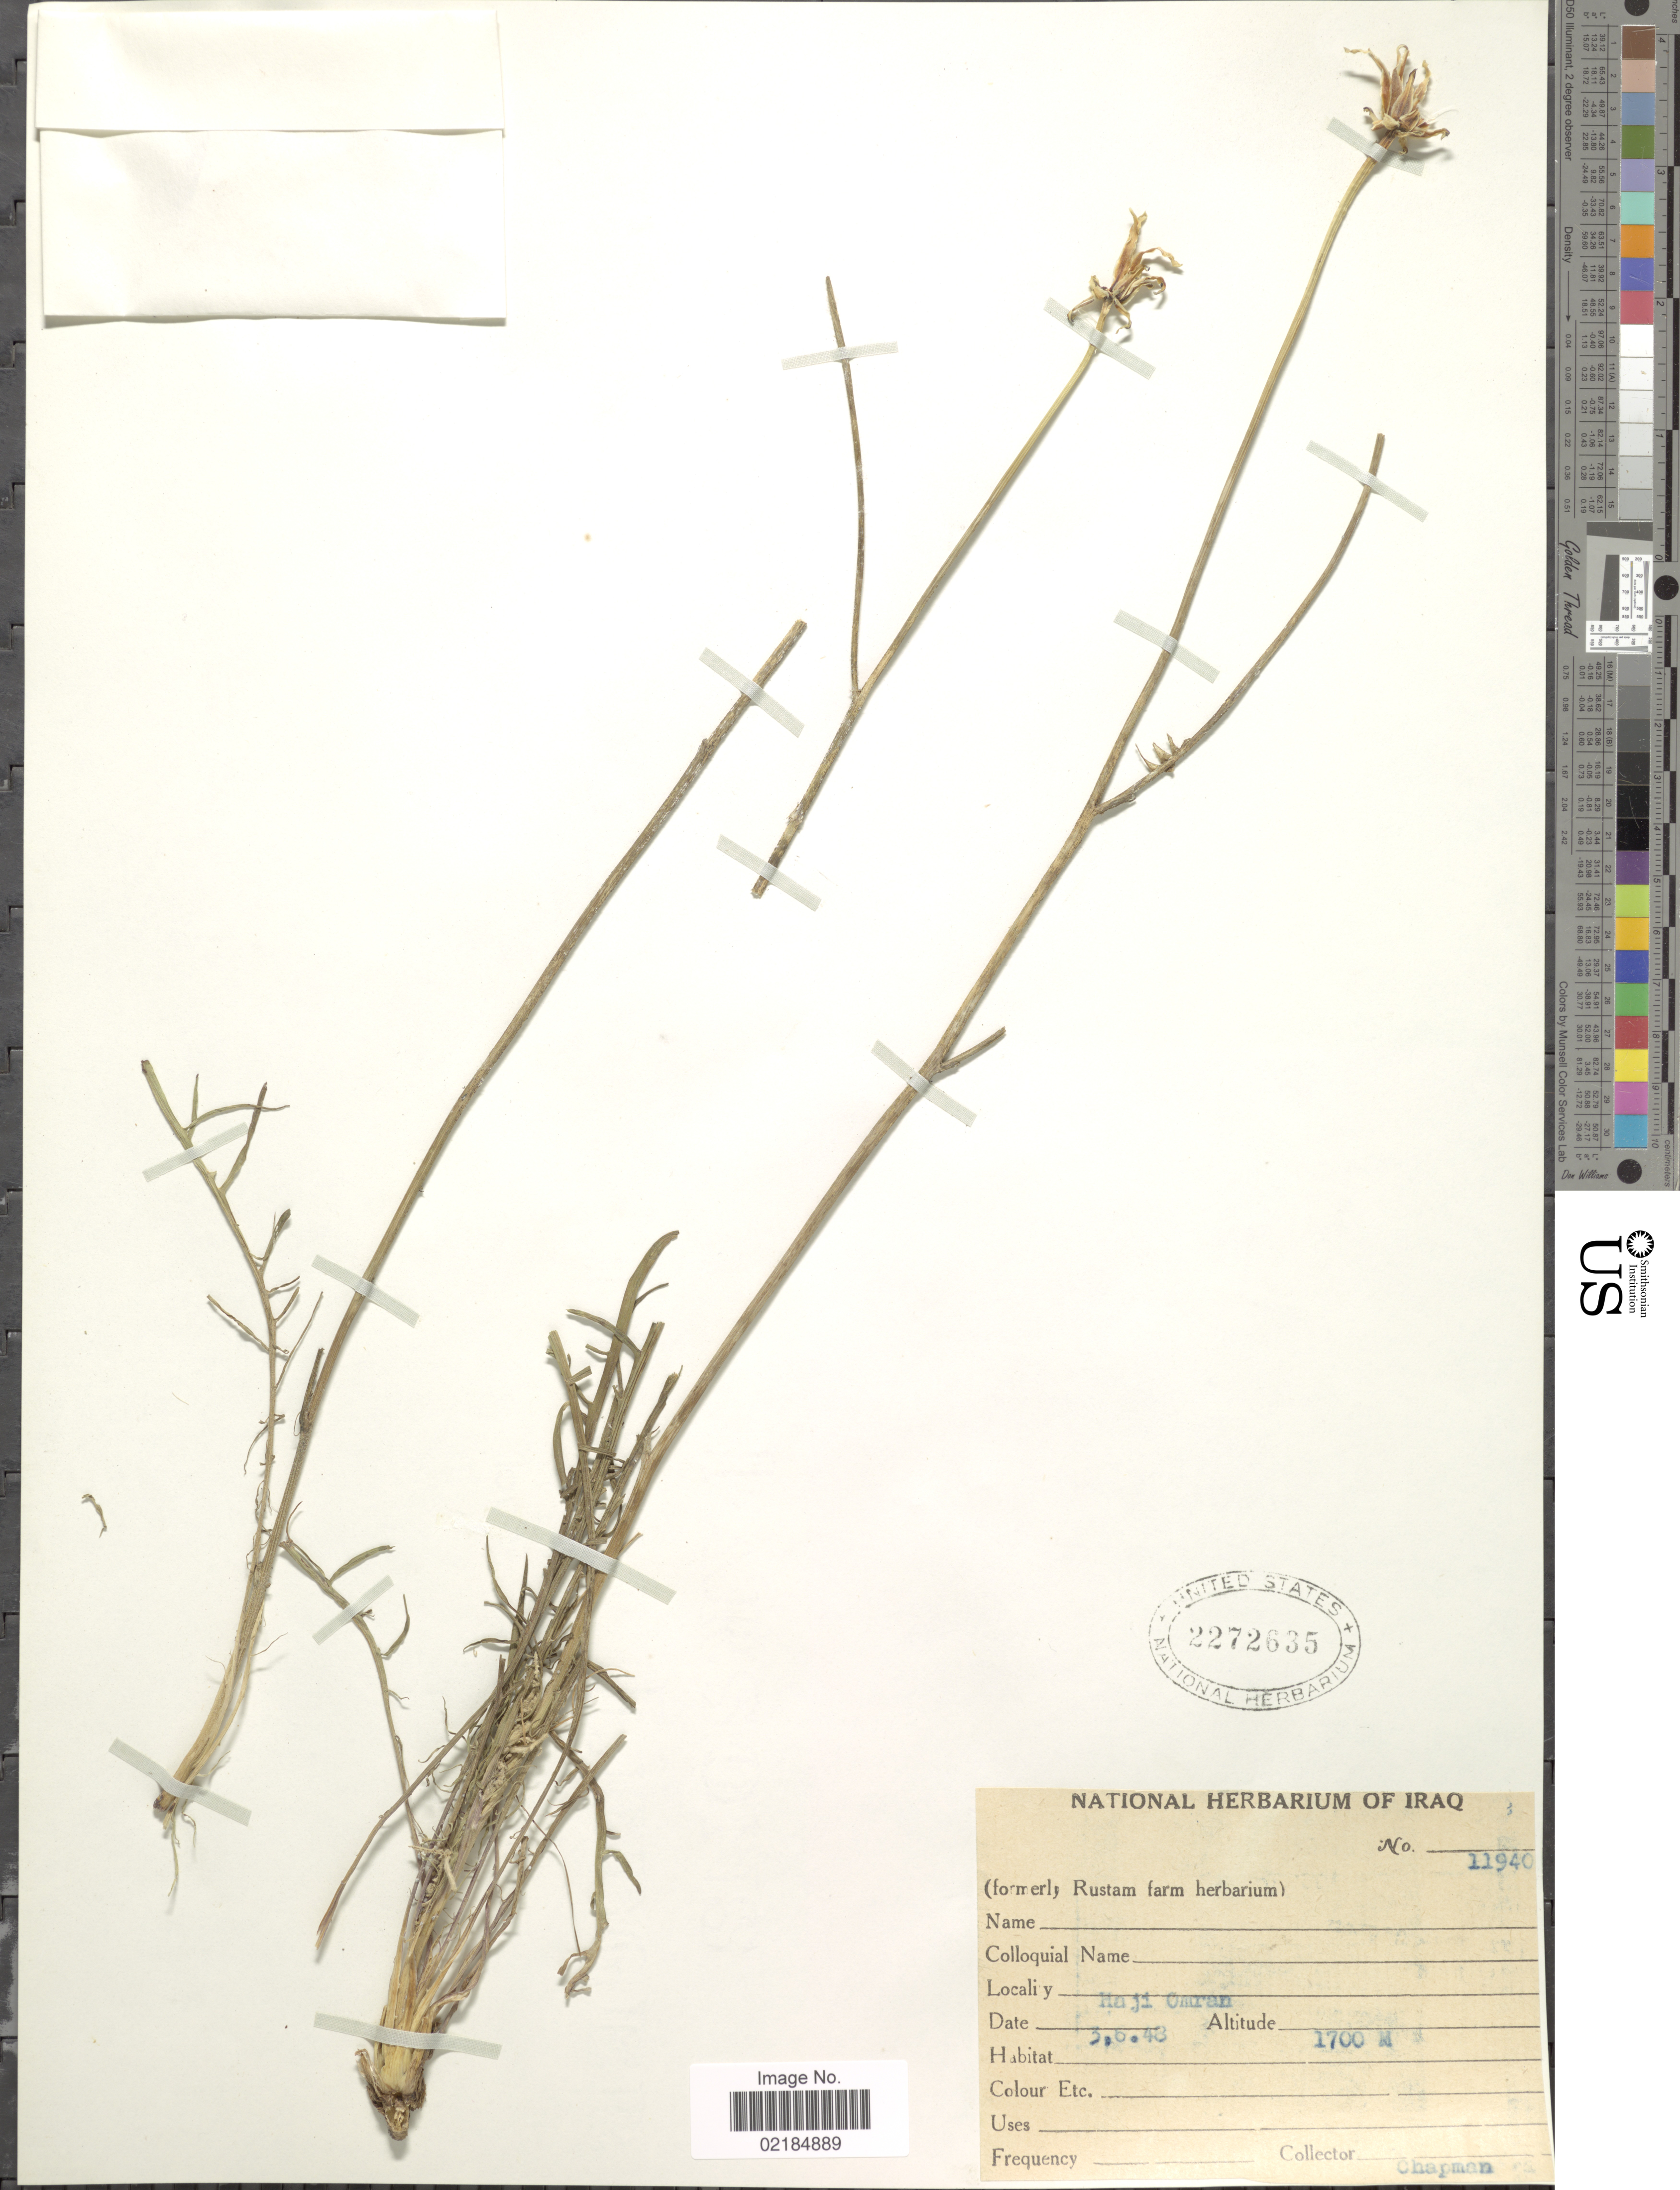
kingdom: Plantae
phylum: Tracheophyta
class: Magnoliopsida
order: Asterales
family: Asteraceae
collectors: A. Chapman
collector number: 11940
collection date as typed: Transcribed d/m/y: 3/6/48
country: Iraq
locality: Haji Omran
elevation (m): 1700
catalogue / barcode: US 2272635